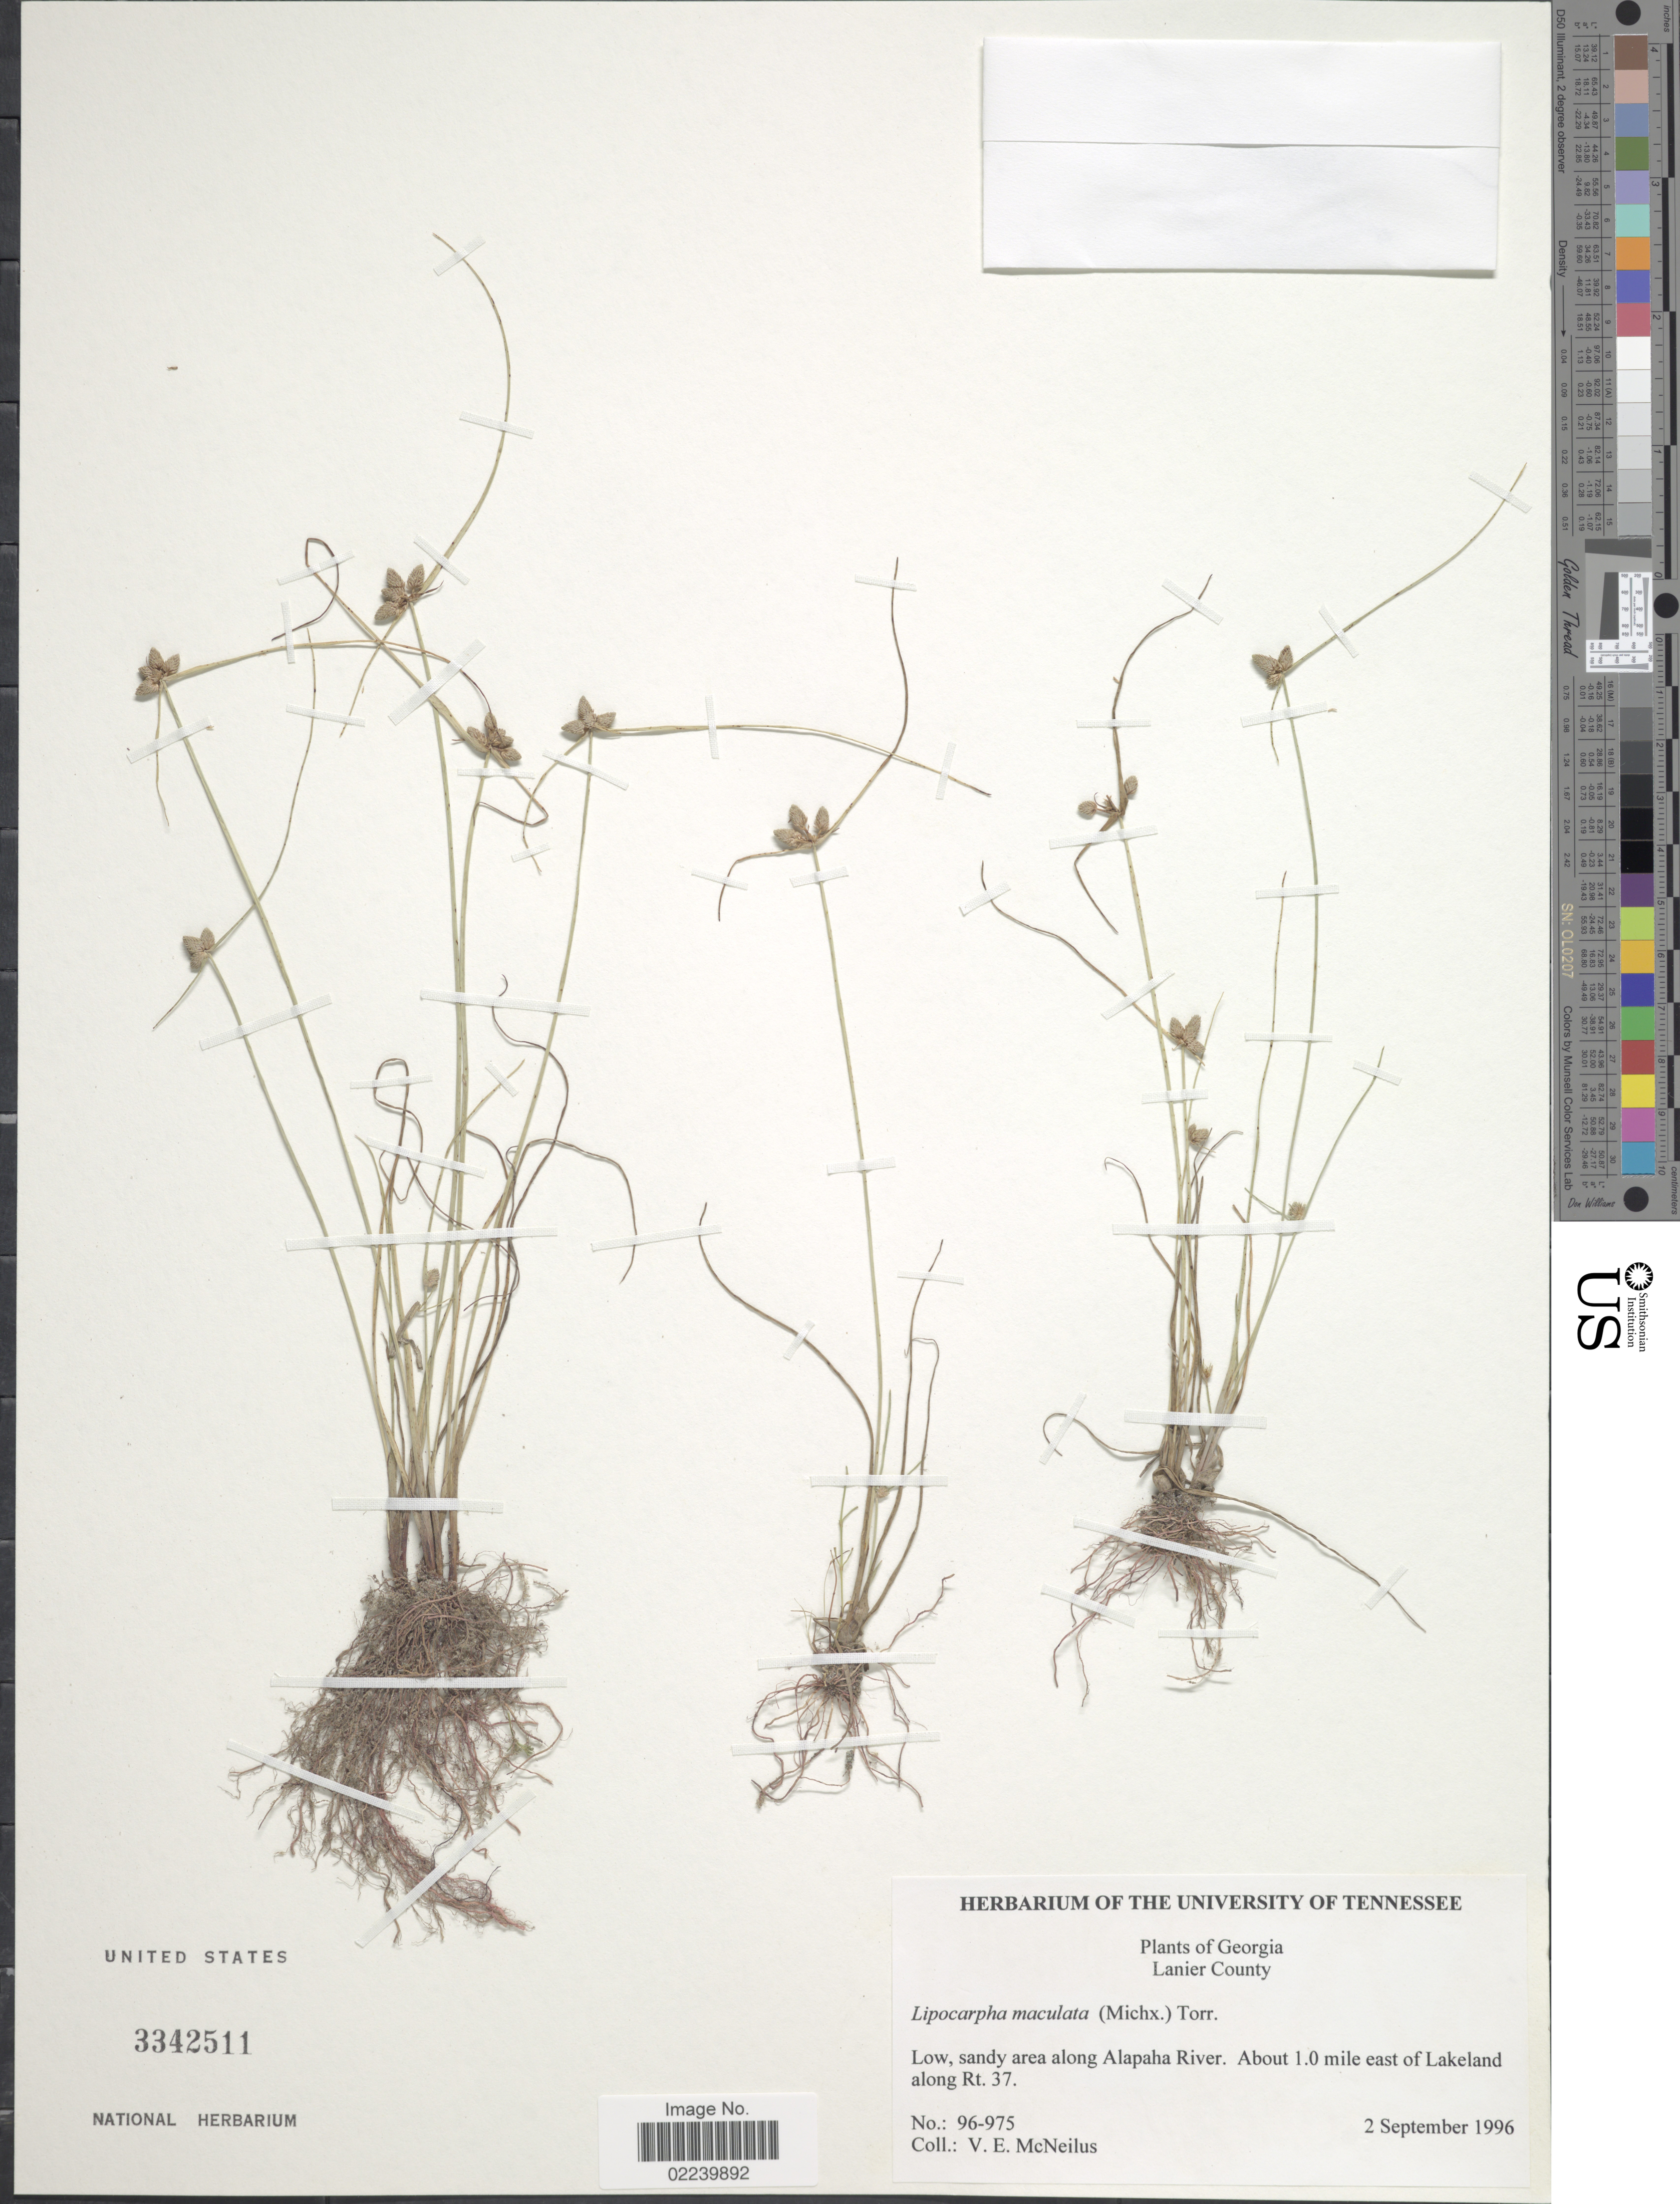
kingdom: Plantae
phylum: Tracheophyta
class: Liliopsida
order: Poales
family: Cyperaceae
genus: Cyperus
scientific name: Cyperus neotropicalis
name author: Alain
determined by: Strong, M. T., (US), Smithsonian Institution - National Museum of Natural History (UNITED STATES)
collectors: V. Mcneilus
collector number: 96-975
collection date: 1996-09-02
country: United States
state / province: Georgia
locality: Lanier County, low, sandya rea along Alapaha River, about 1.0 mile east of Lakeland along Rt.37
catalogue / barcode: US 3342511